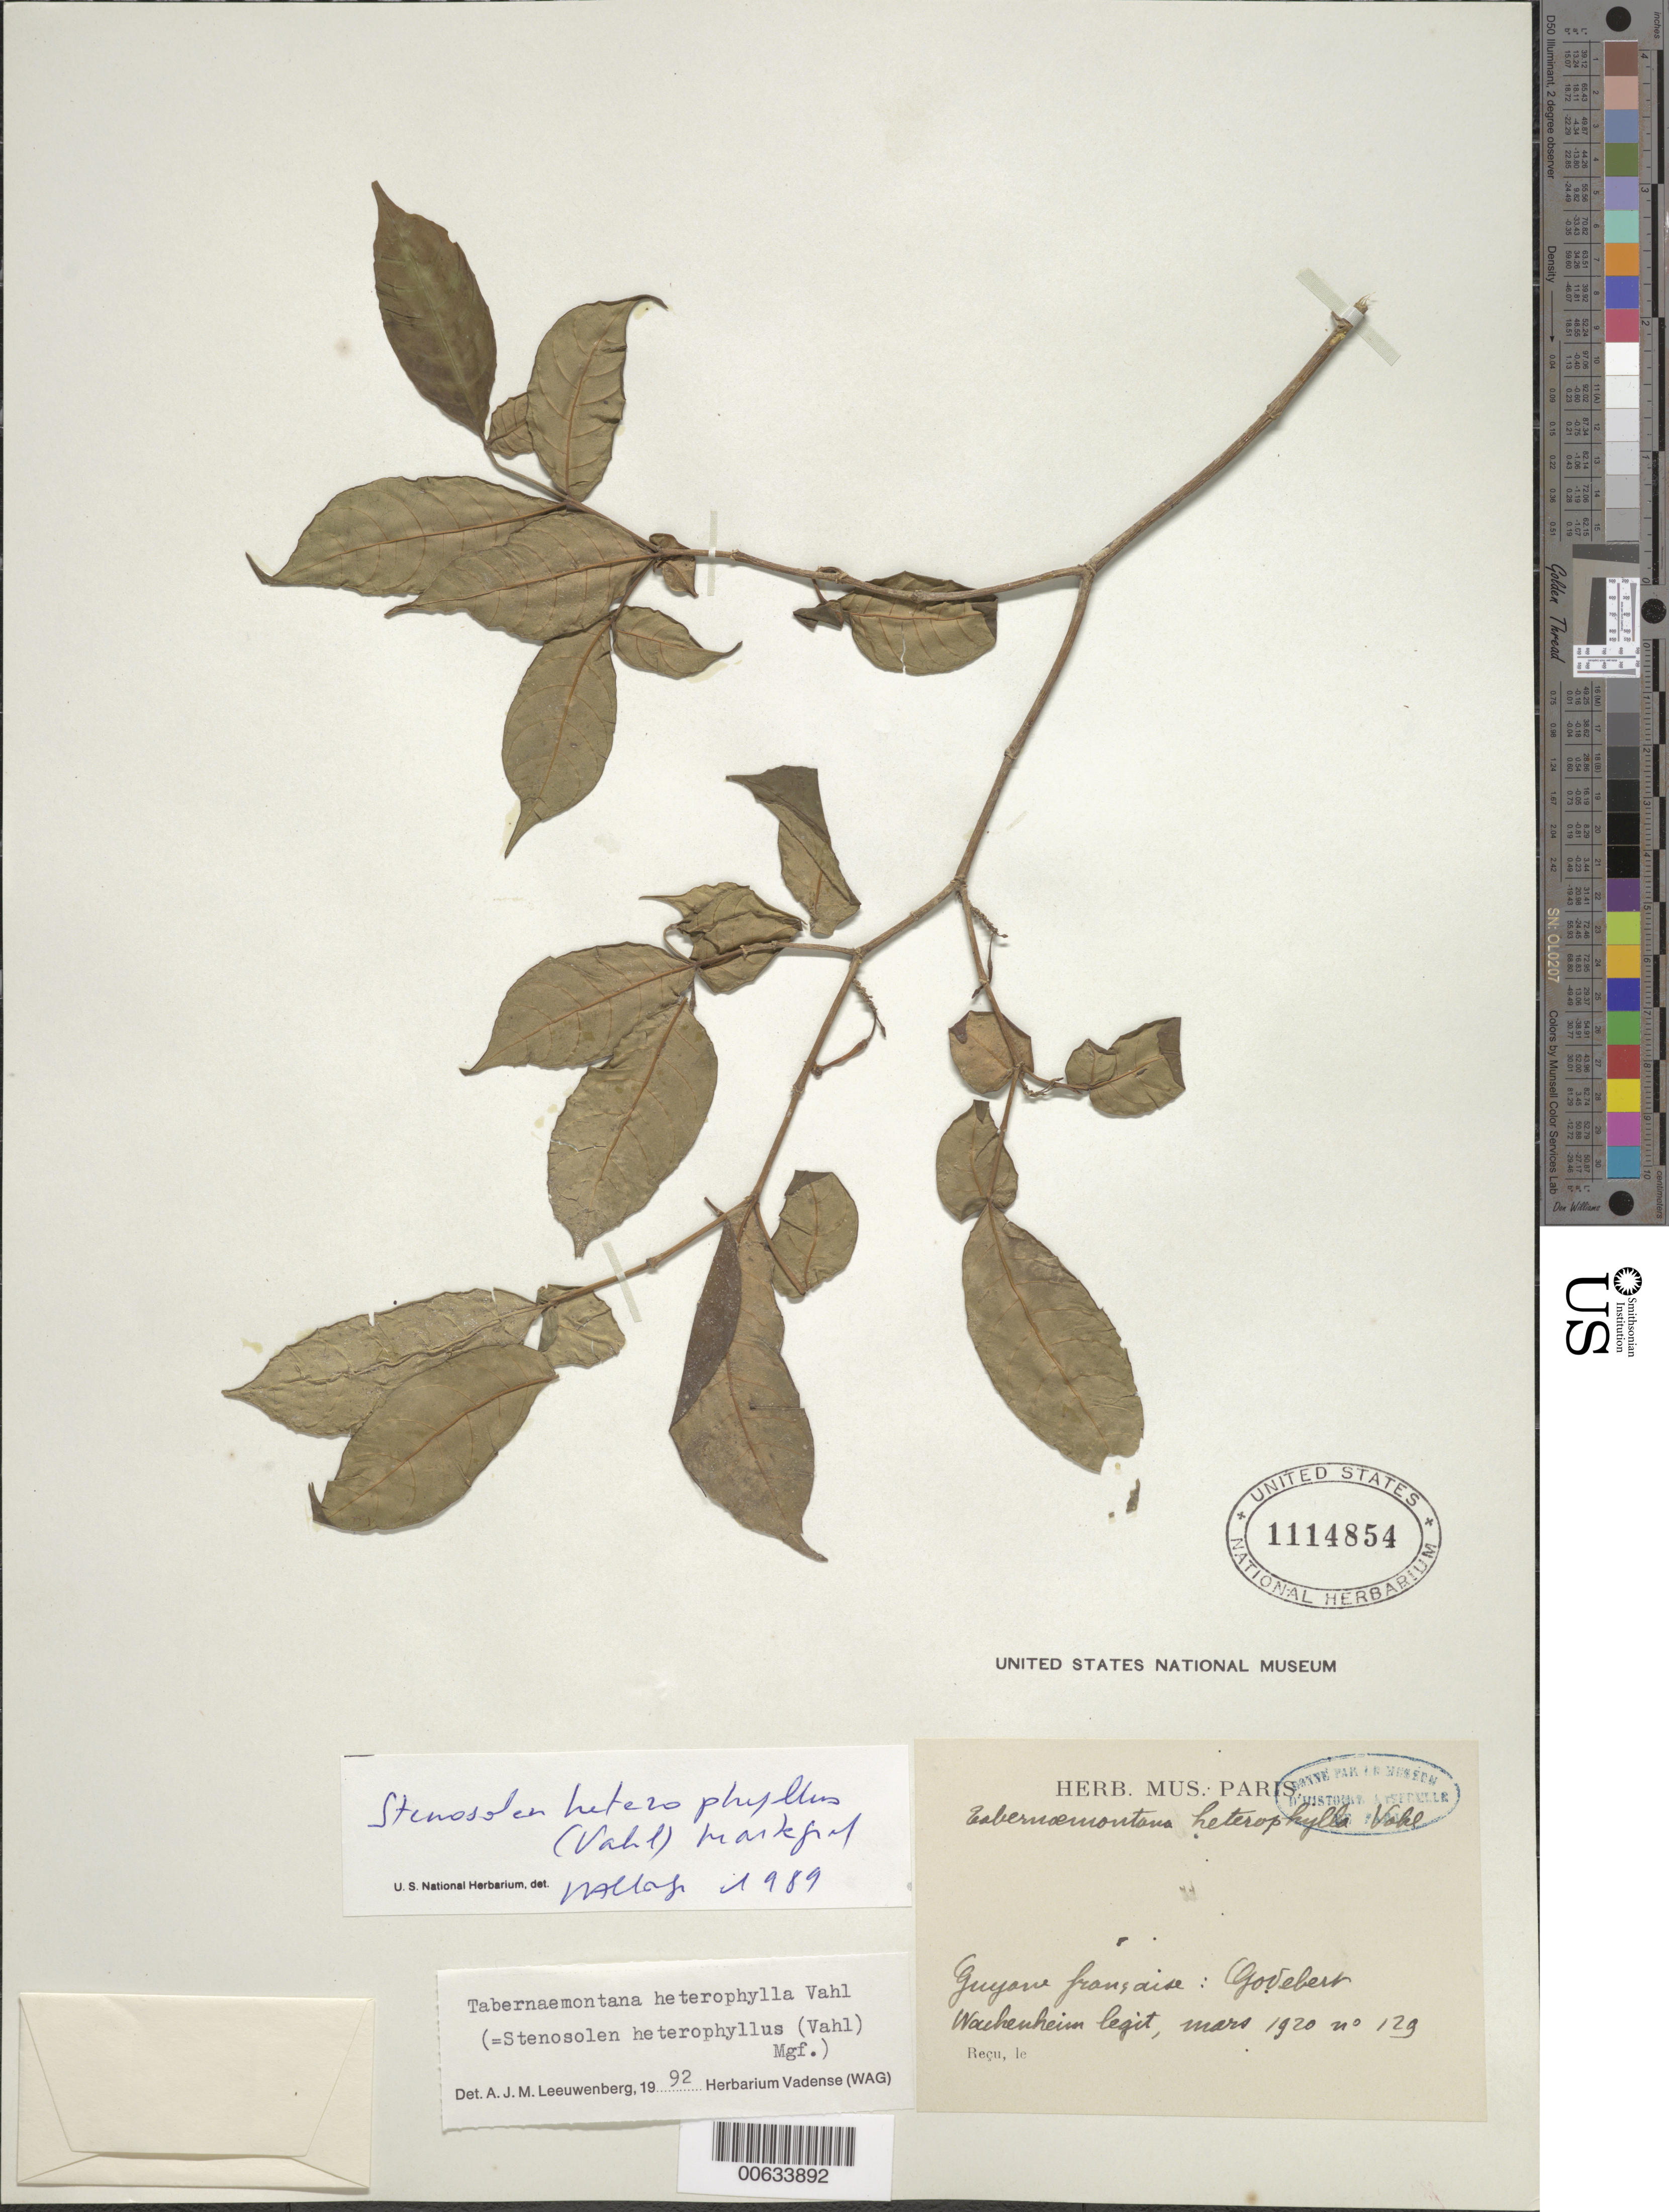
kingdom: Plantae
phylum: Tracheophyta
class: Magnoliopsida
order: Gentianales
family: Apocynaceae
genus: Tabernaemontana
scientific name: Tabernaemontana heterophylla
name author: Vahl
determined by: Leeuwenberg, A. J. M.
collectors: G. Wachenheim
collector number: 129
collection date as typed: Mar-20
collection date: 1920-03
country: French Guiana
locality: Godebert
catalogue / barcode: US 1114854